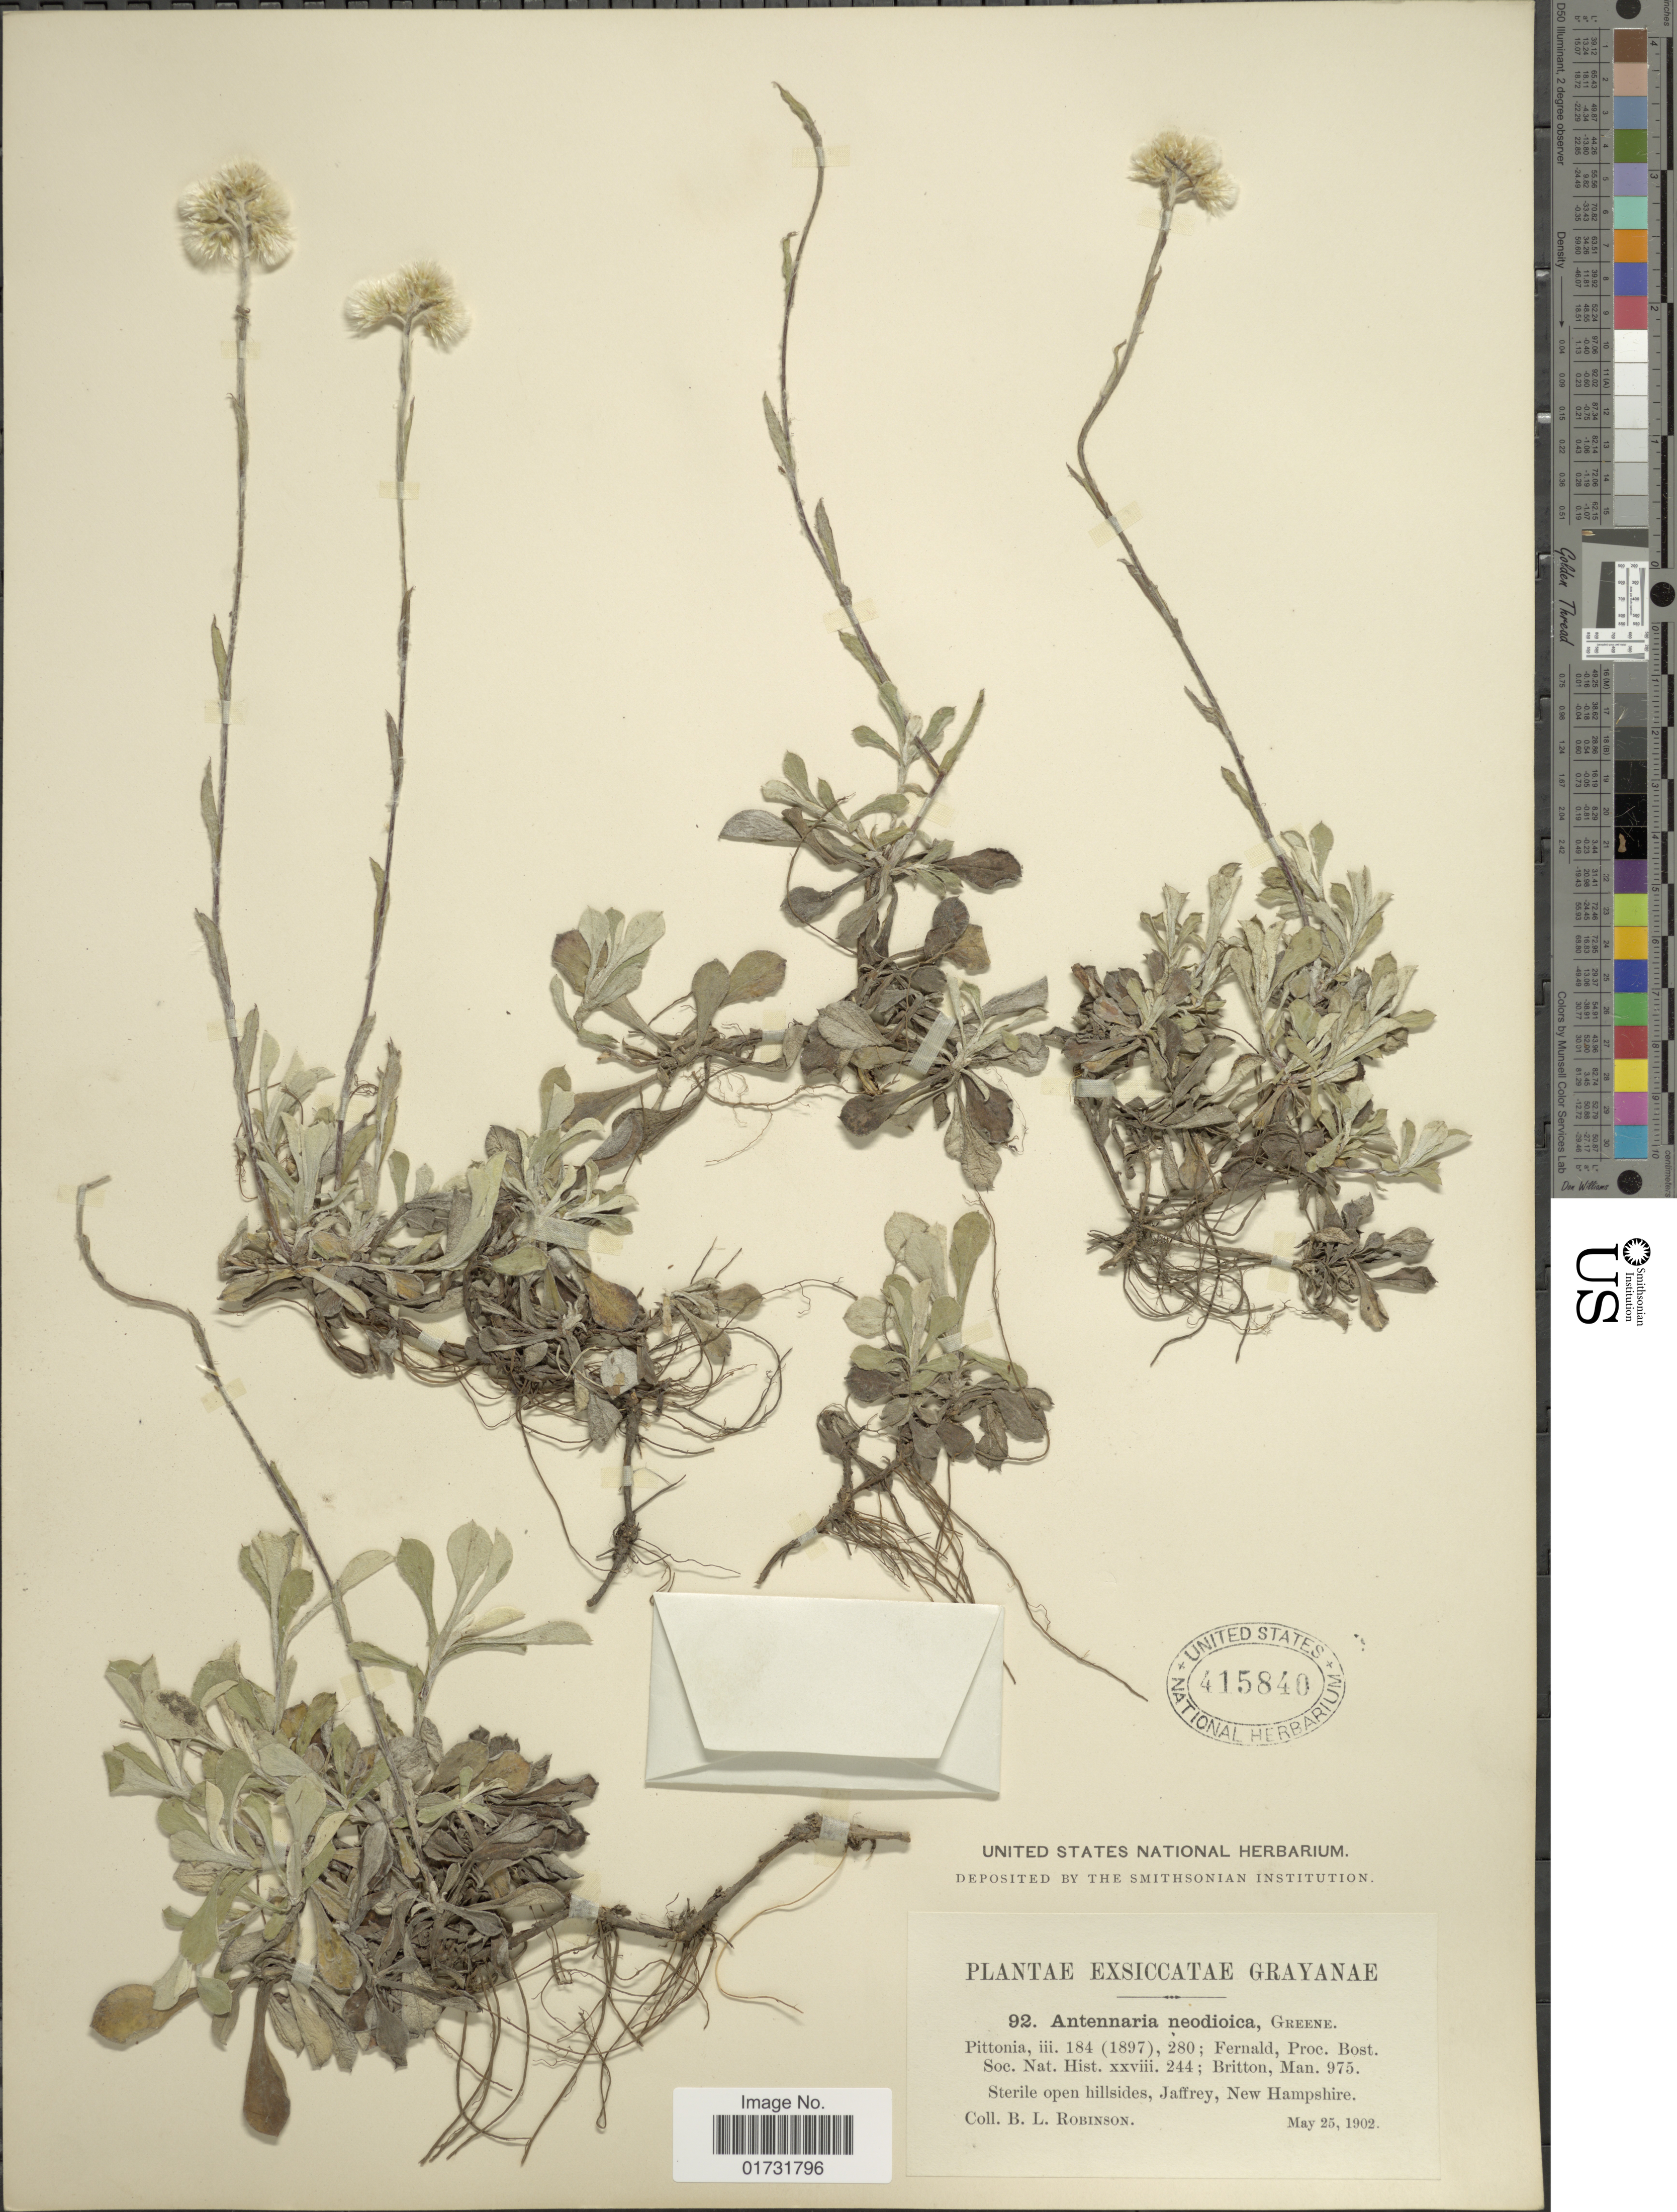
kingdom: Plantae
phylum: Tracheophyta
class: Magnoliopsida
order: Asterales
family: Asteraceae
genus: Antennaria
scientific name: Antennaria neodioica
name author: Greene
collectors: B. L. Robinson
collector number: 92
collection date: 1902-05-25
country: United States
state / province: New Hampshire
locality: Jaffrey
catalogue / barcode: US 415840